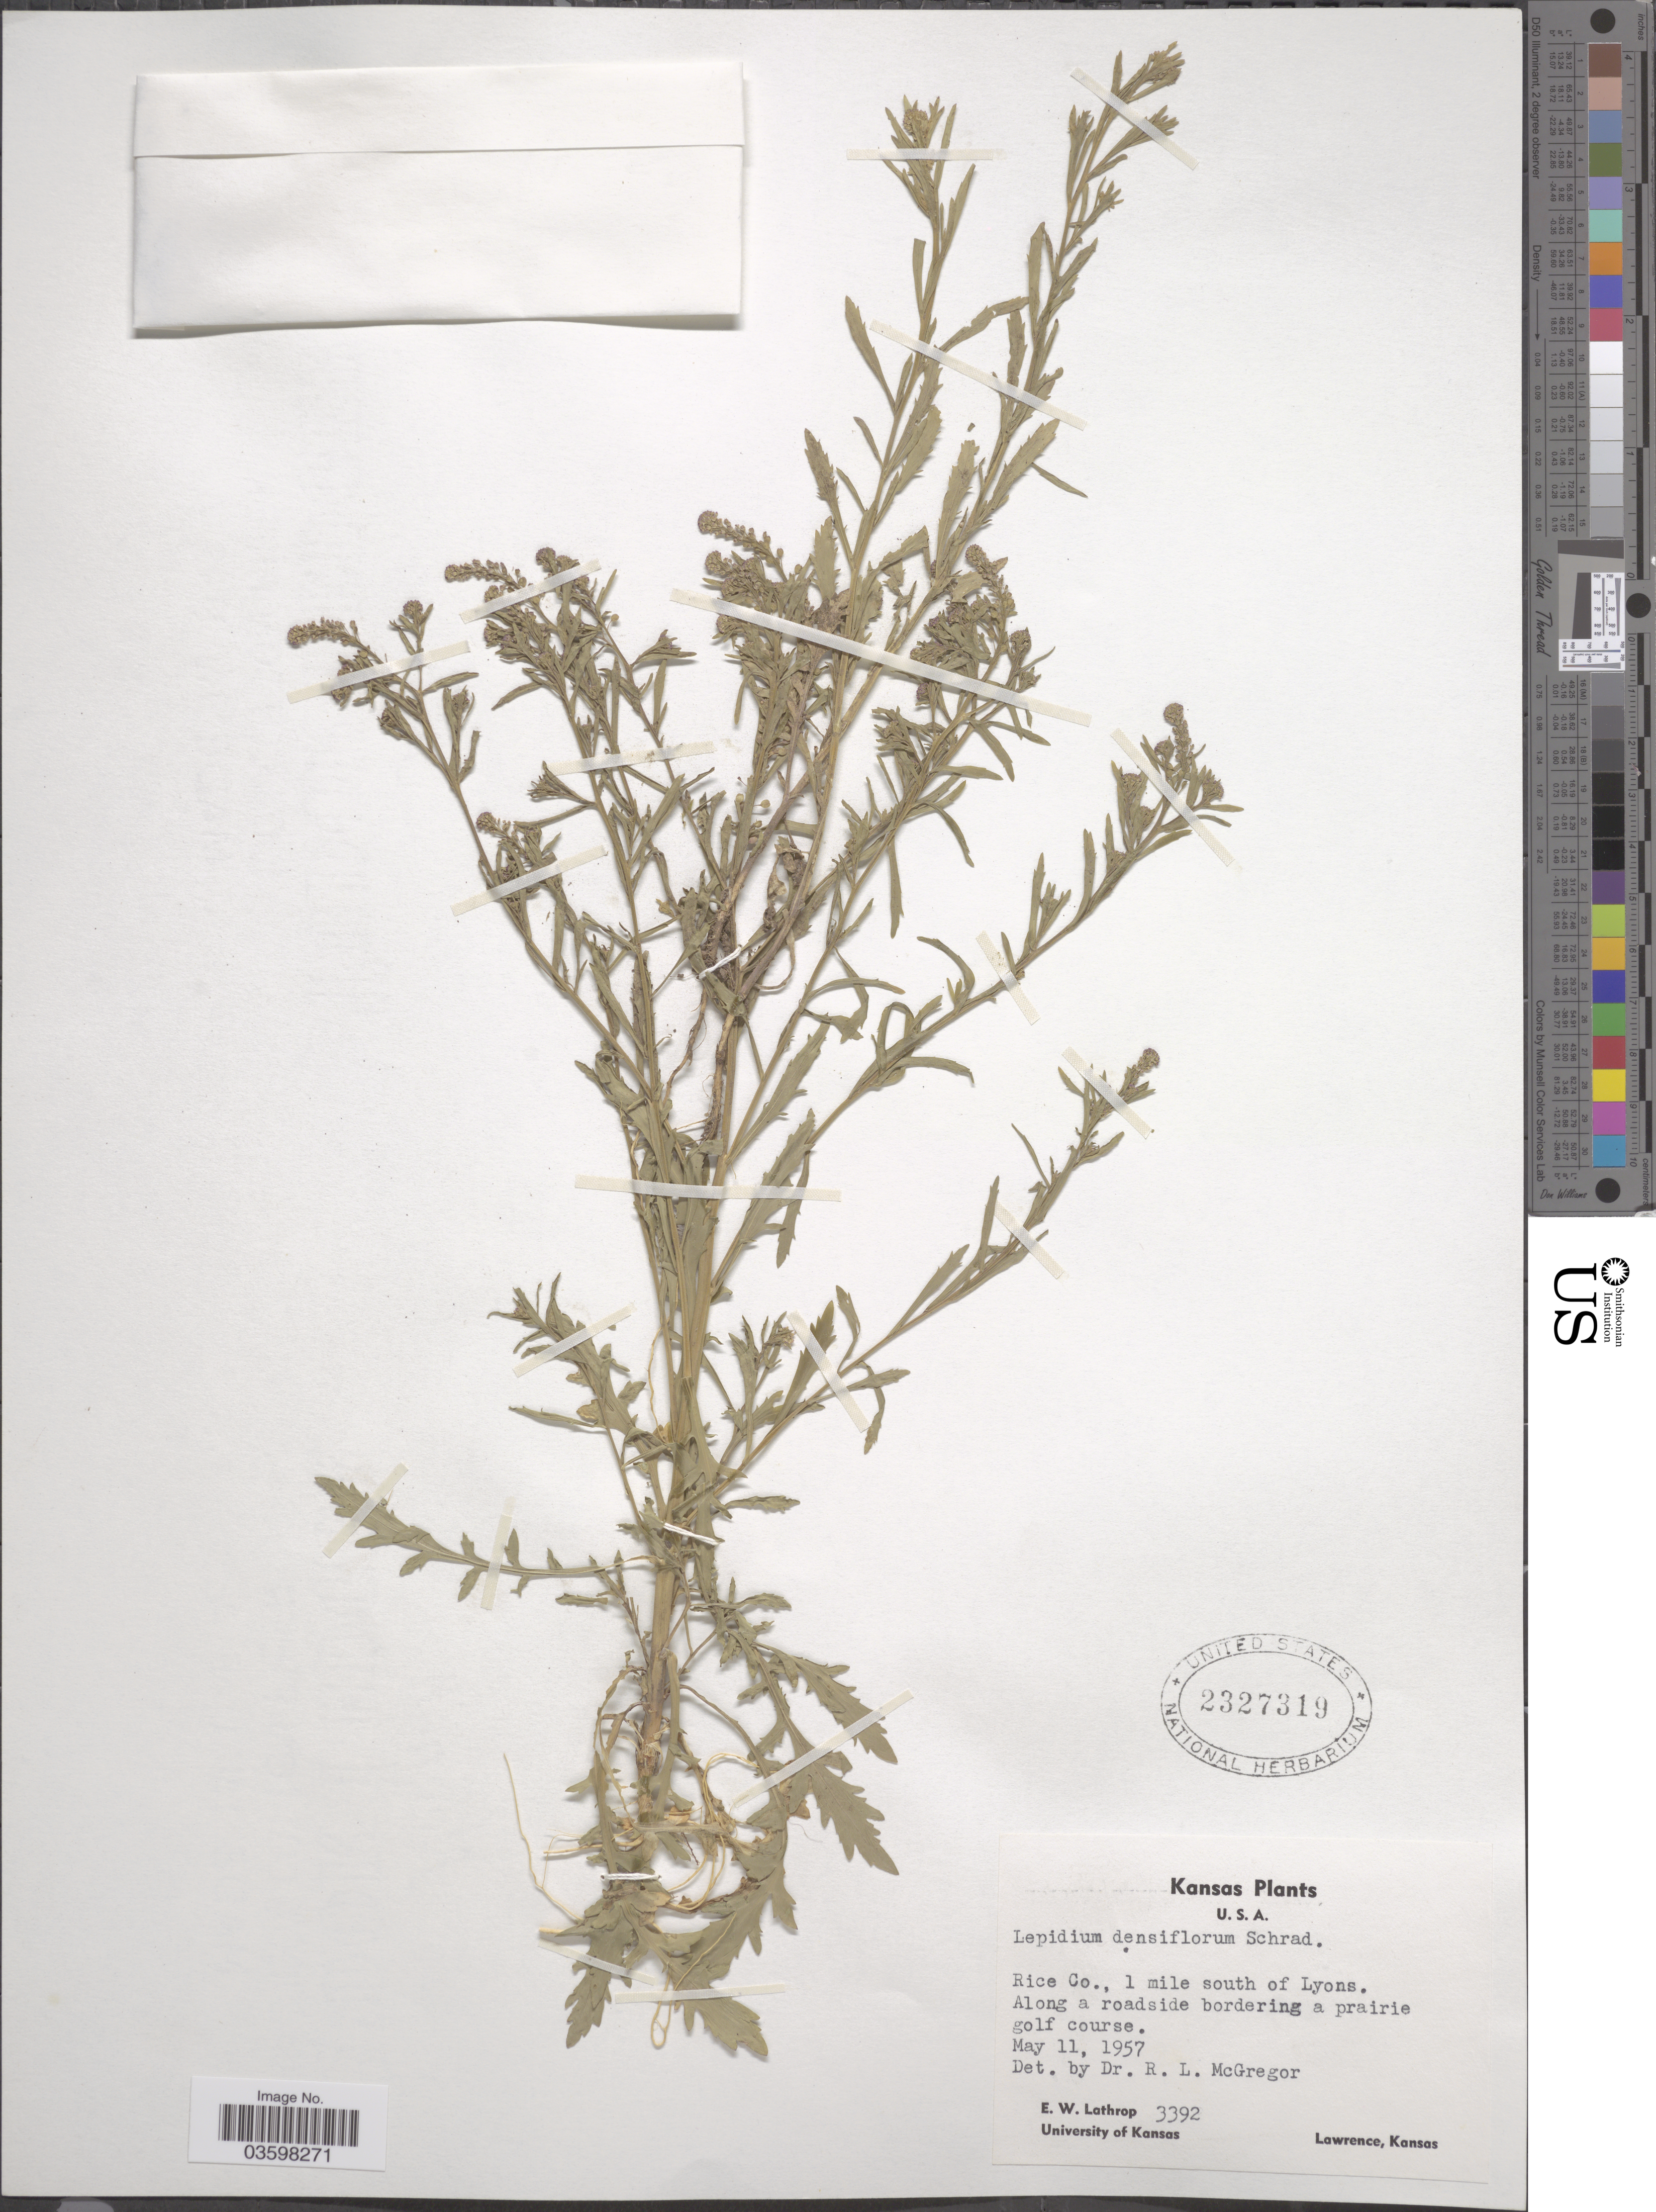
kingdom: Plantae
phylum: Tracheophyta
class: Magnoliopsida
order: Brassicales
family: Brassicaceae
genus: Lepidium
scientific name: Lepidium densiflorum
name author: Schrad.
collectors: E. W. Lathrop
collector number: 3392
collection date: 1957-05-11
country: United States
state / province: Kansas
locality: Rice Co., 1 mile south of Lyons. Along a roadside bordering a prairie golf course.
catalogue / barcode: US 2327319